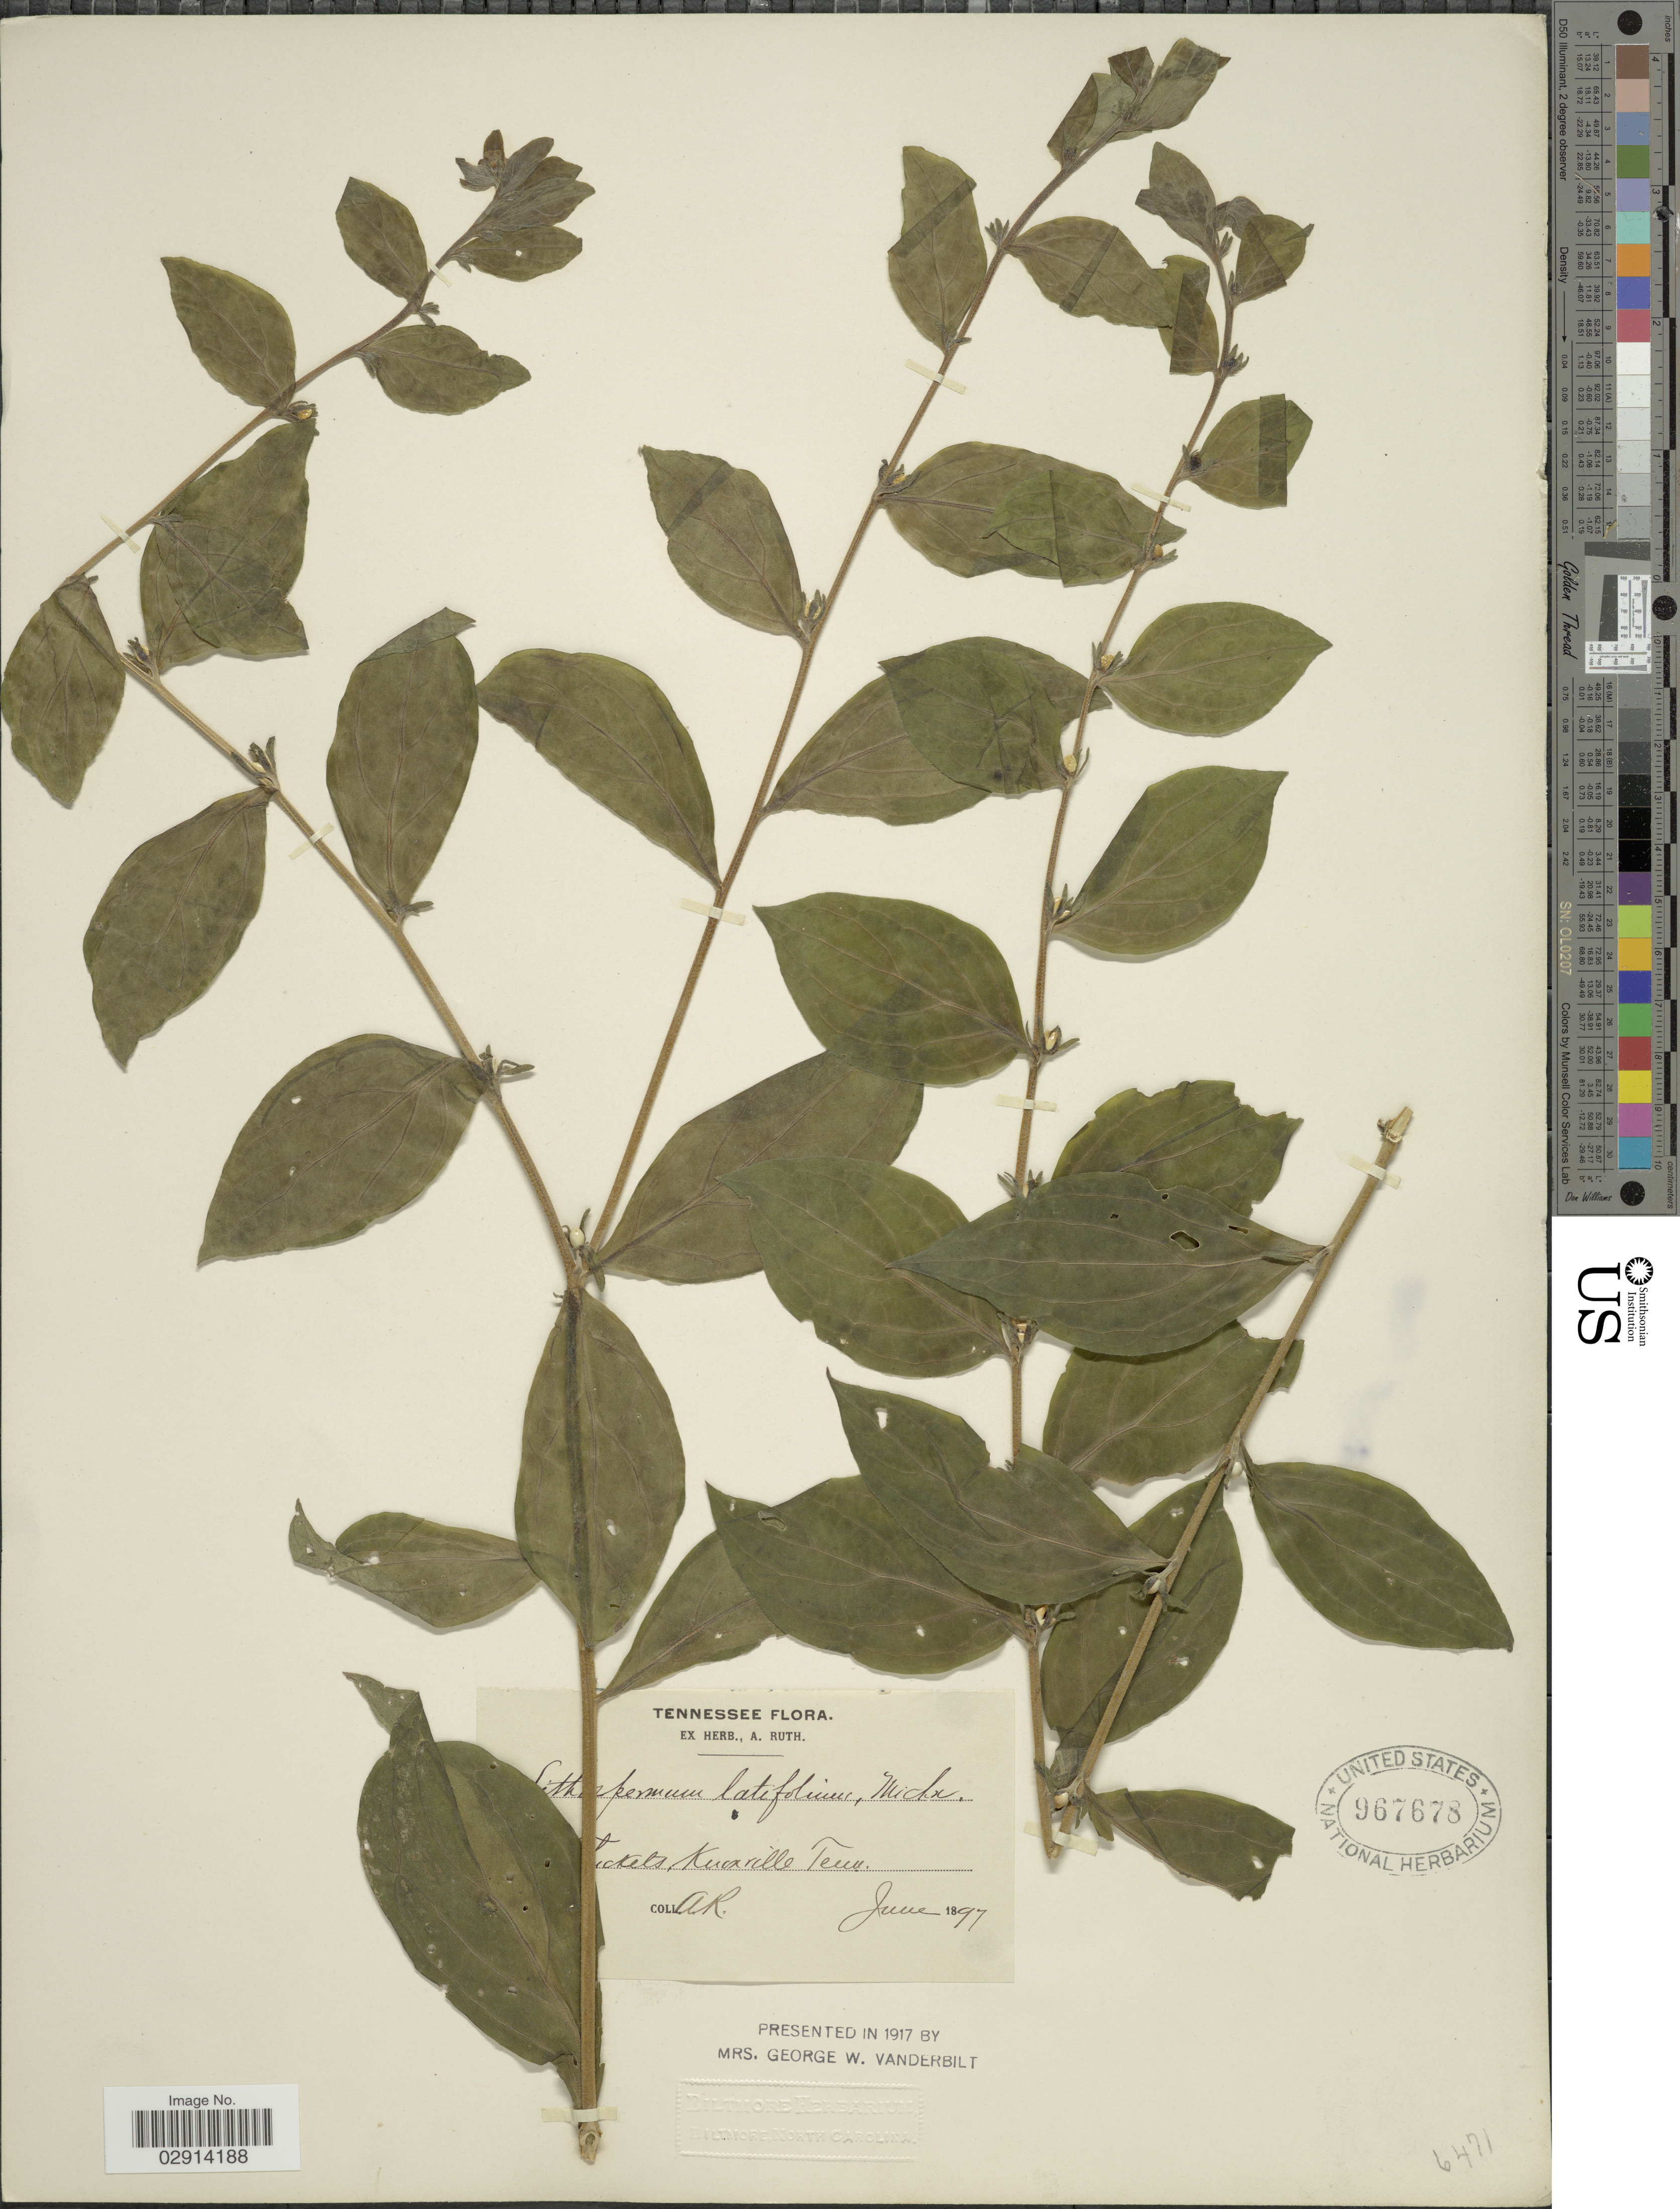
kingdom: Plantae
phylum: Tracheophyta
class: Magnoliopsida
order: Boraginales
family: Boraginaceae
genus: Lithospermum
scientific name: Lithospermum latifolium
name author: Michx.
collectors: A. Ruth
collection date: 1897-06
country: United States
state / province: Tennessee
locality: [illegible text], Knoxville.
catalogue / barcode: US 967678